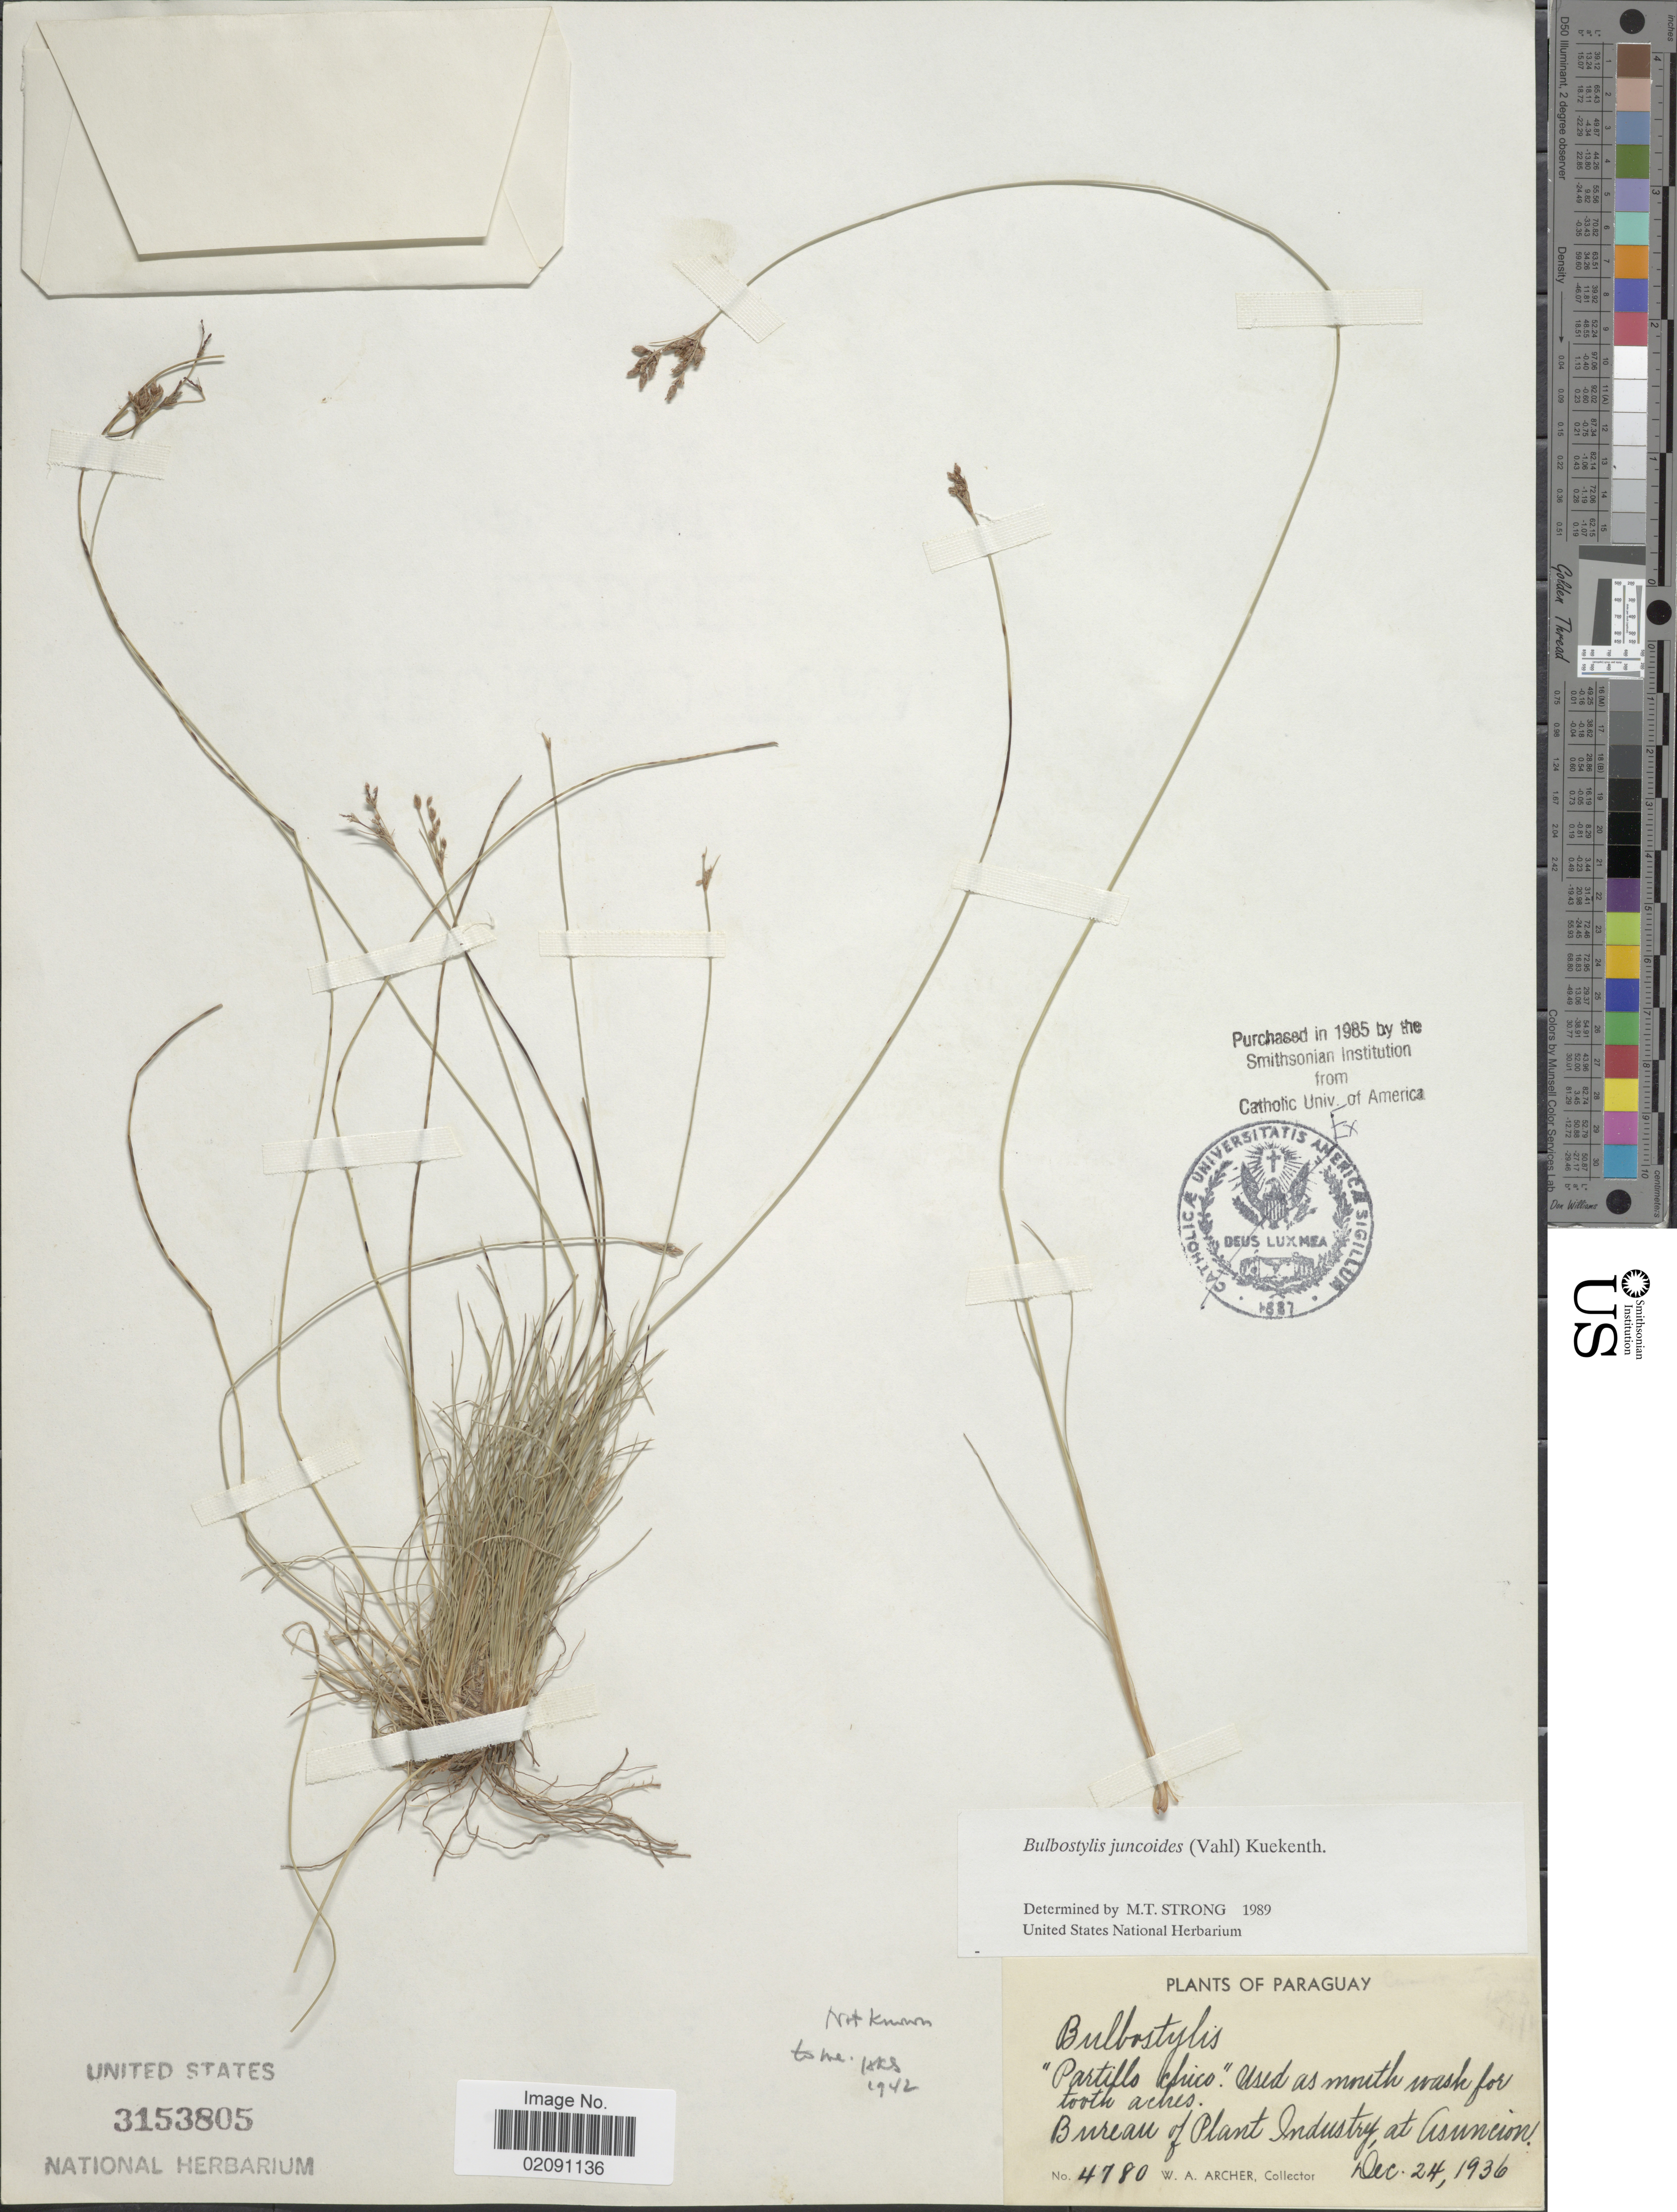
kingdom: Plantae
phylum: Tracheophyta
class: Liliopsida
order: Poales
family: Cyperaceae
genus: Bulbostylis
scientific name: Bulbostylis juncoides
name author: (Vahl) Kük. ex Herter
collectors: W. A. Archer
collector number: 4780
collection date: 1936-12-24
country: Paraguay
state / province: Asuncion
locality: Portillo chico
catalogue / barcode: US 3153805